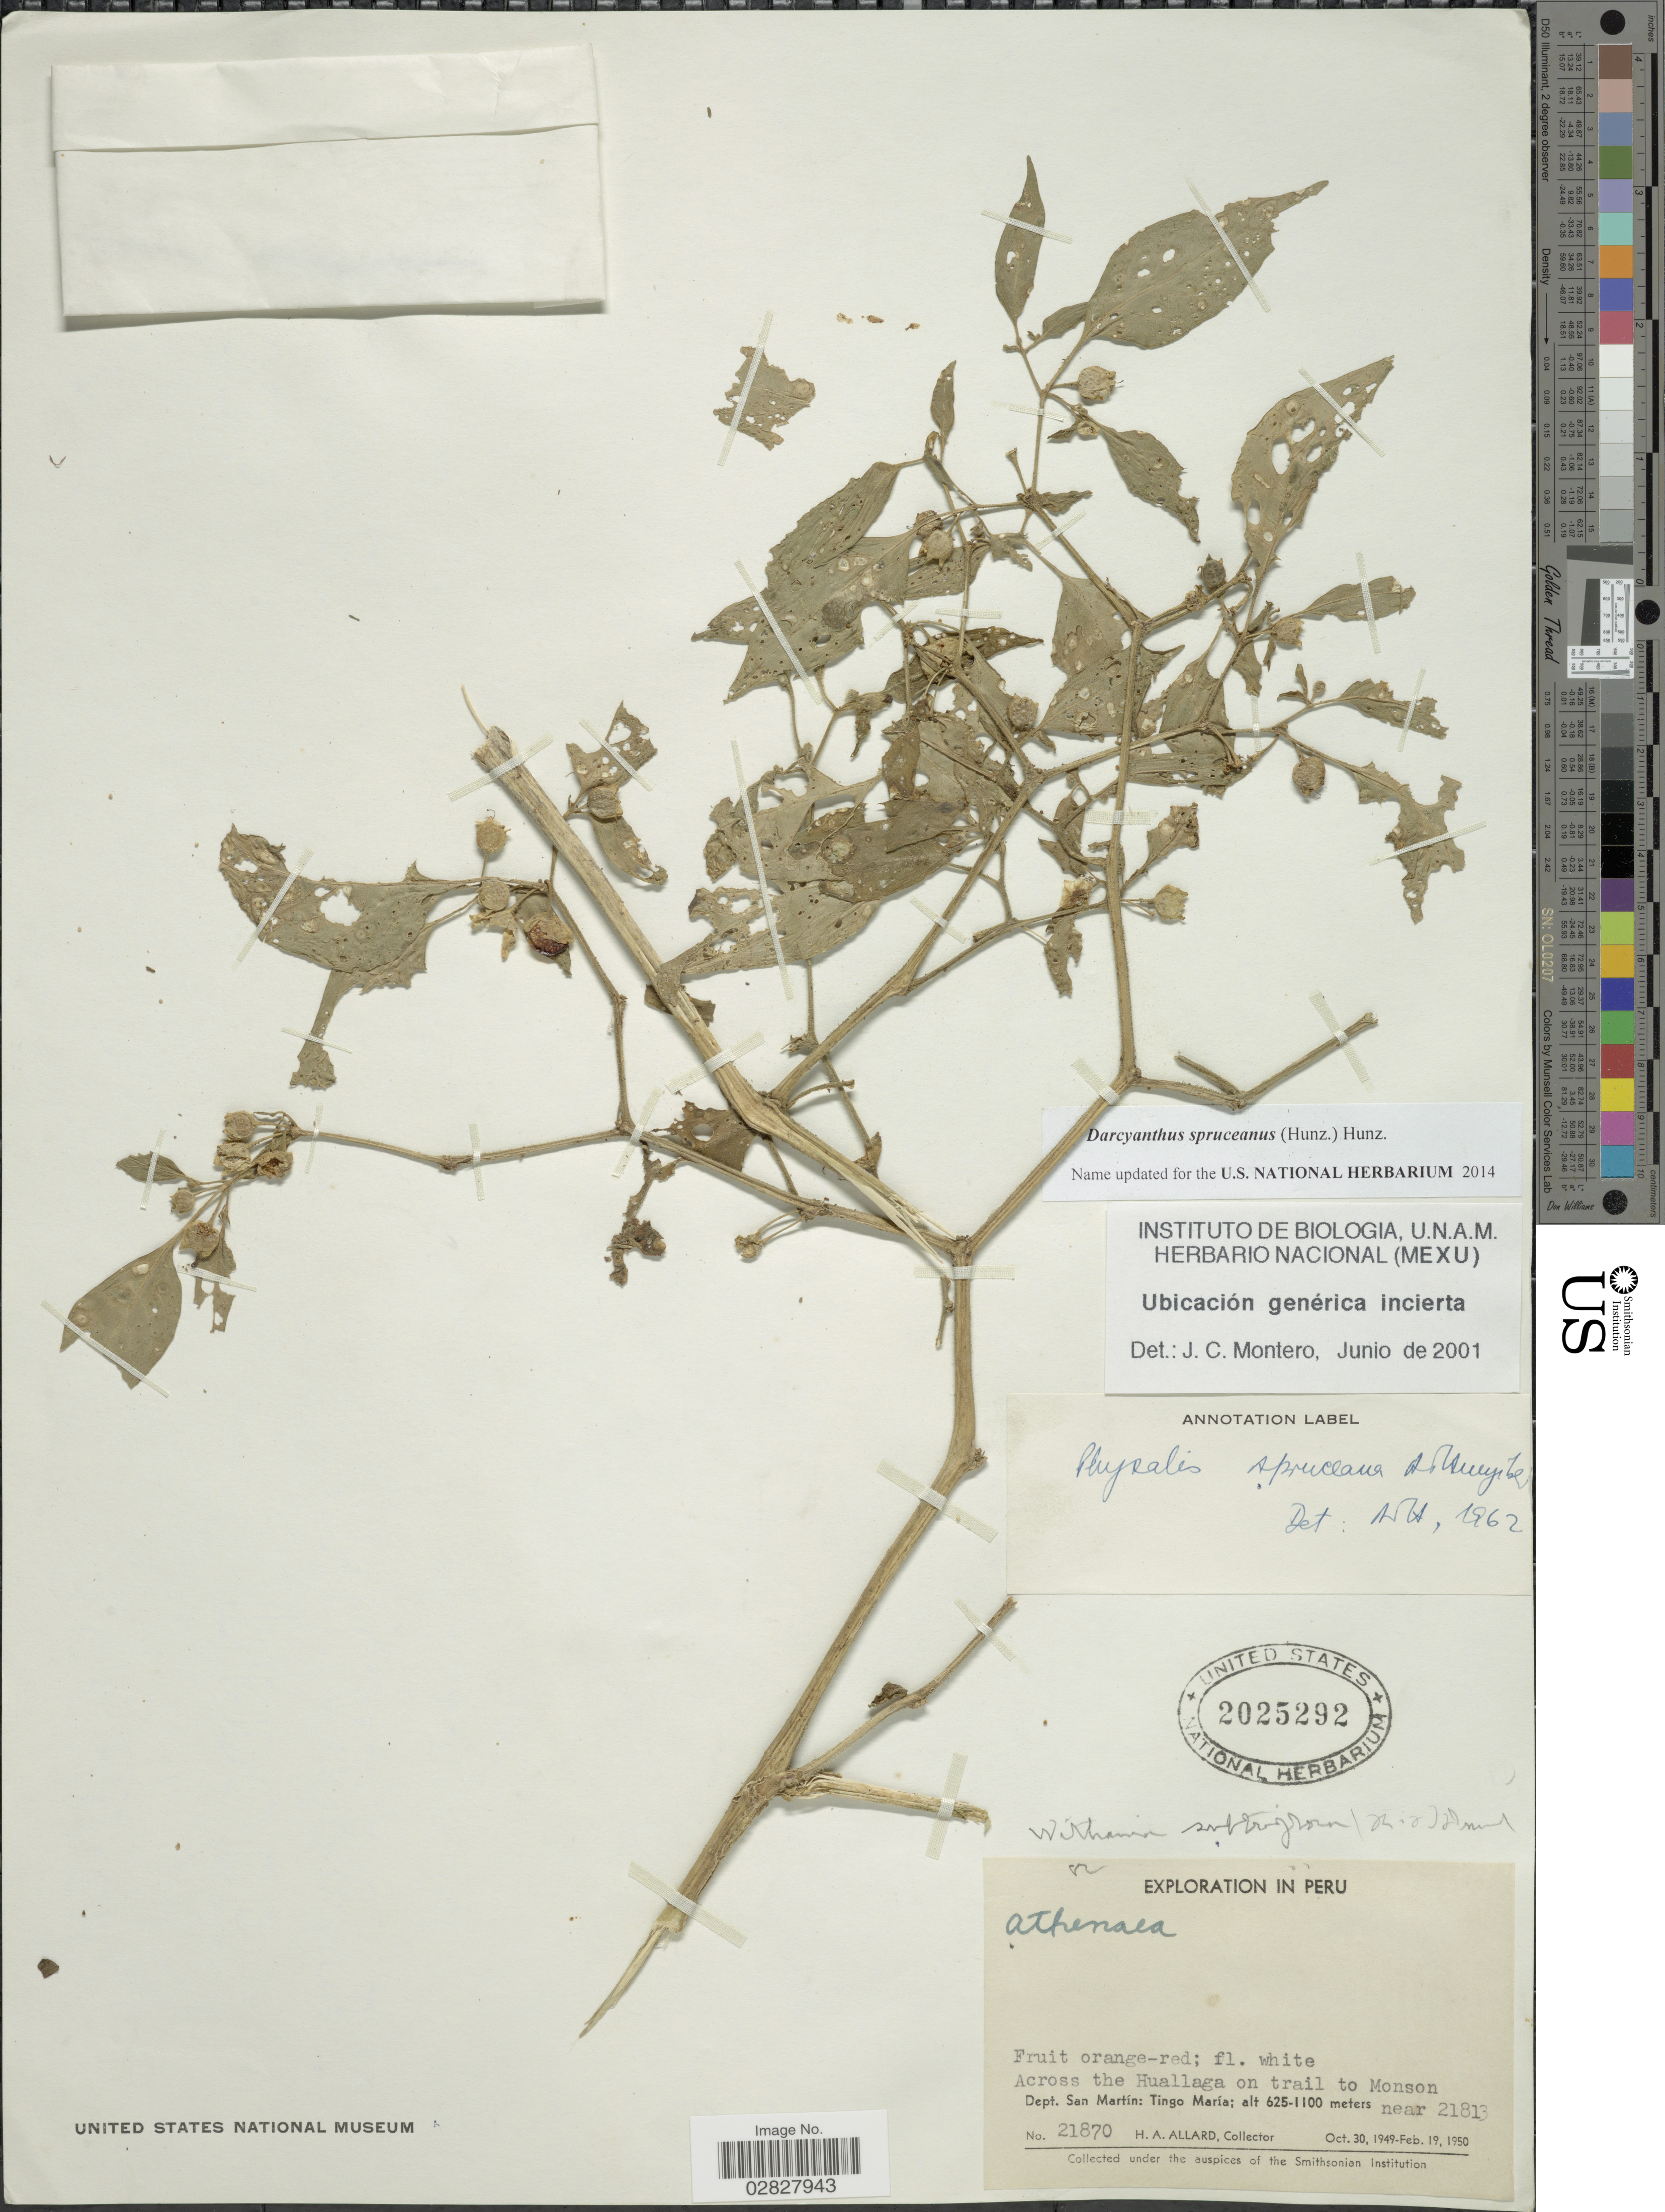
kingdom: Plantae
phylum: Tracheophyta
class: Magnoliopsida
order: Solanales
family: Solanaceae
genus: Darcyanthus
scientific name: Darcyanthus spruceanus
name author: (Hunz.) Hunz.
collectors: H. A. Allard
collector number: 21870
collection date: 1949-10-30/1950-02-19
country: Peru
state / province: San Martín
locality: Dept. San Martín: Tingo María, Across the Huallaga on trail to Monson near 21813.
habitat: across the river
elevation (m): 625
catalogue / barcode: US 2025292